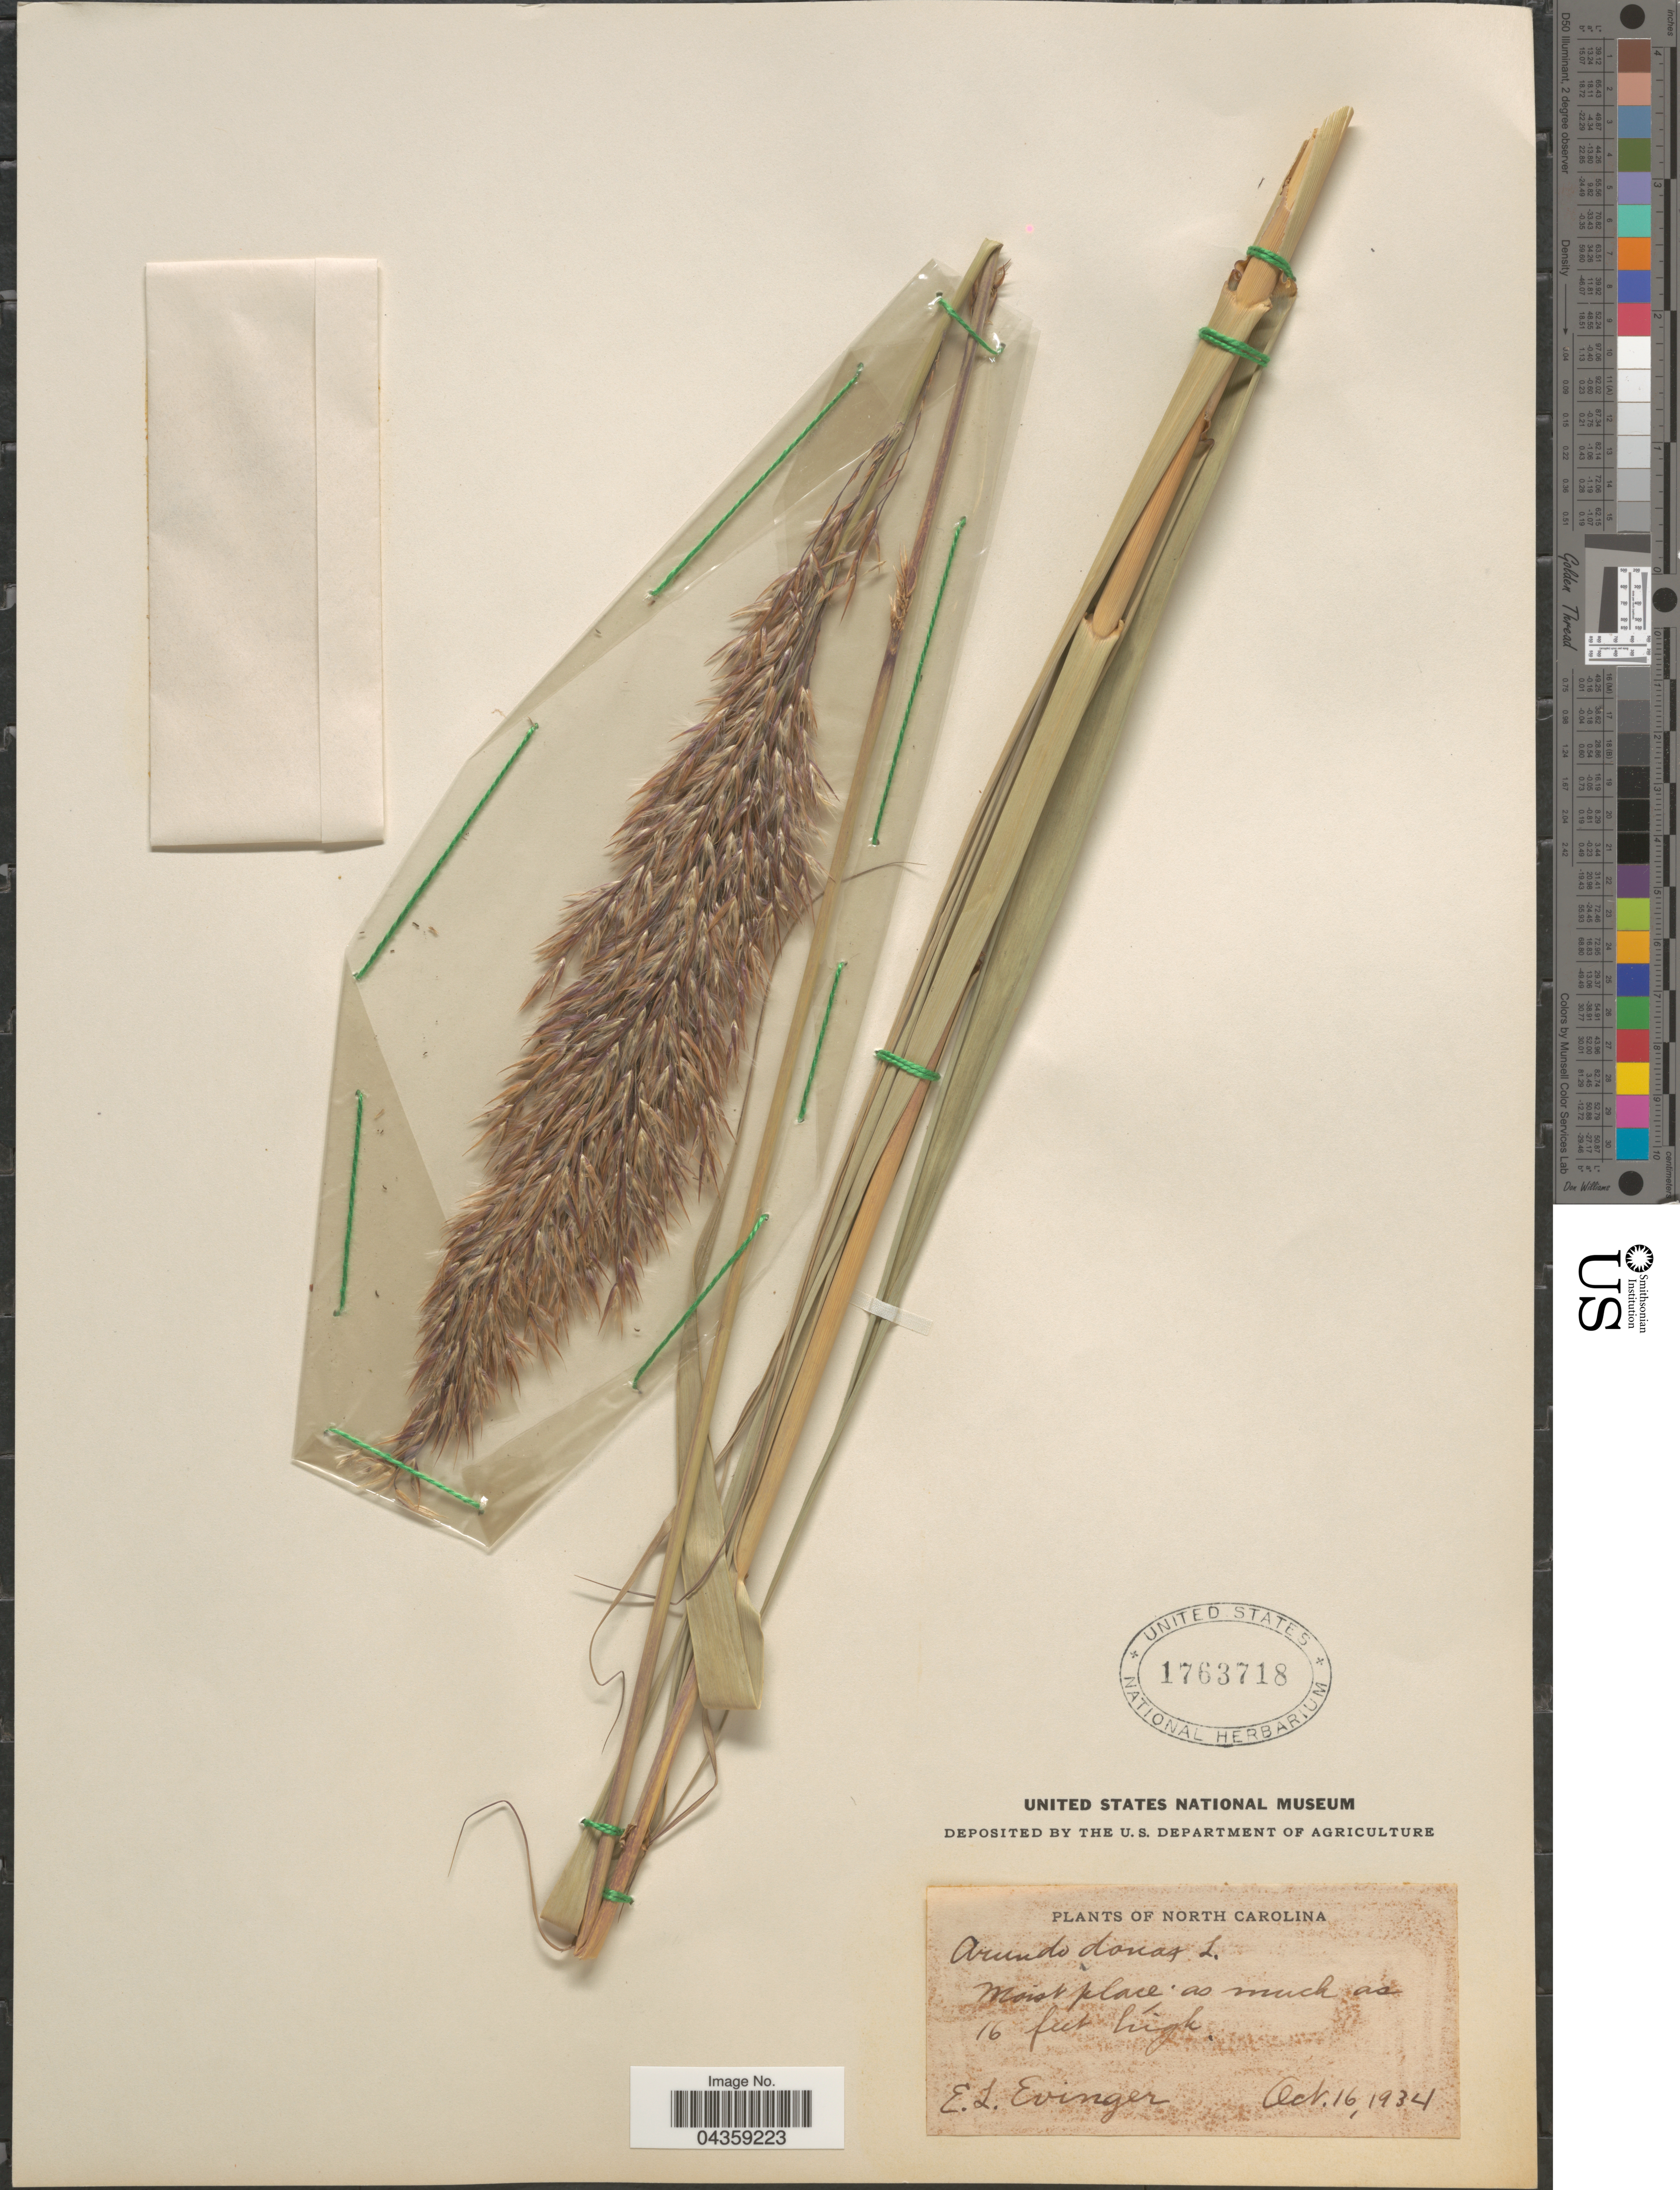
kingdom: Plantae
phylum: Tracheophyta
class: Liliopsida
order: Poales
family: Poaceae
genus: Arundo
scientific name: Arundo donax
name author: L.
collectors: E. Evinger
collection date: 1934-10-16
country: United States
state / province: North Carolina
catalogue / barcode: US 1763718